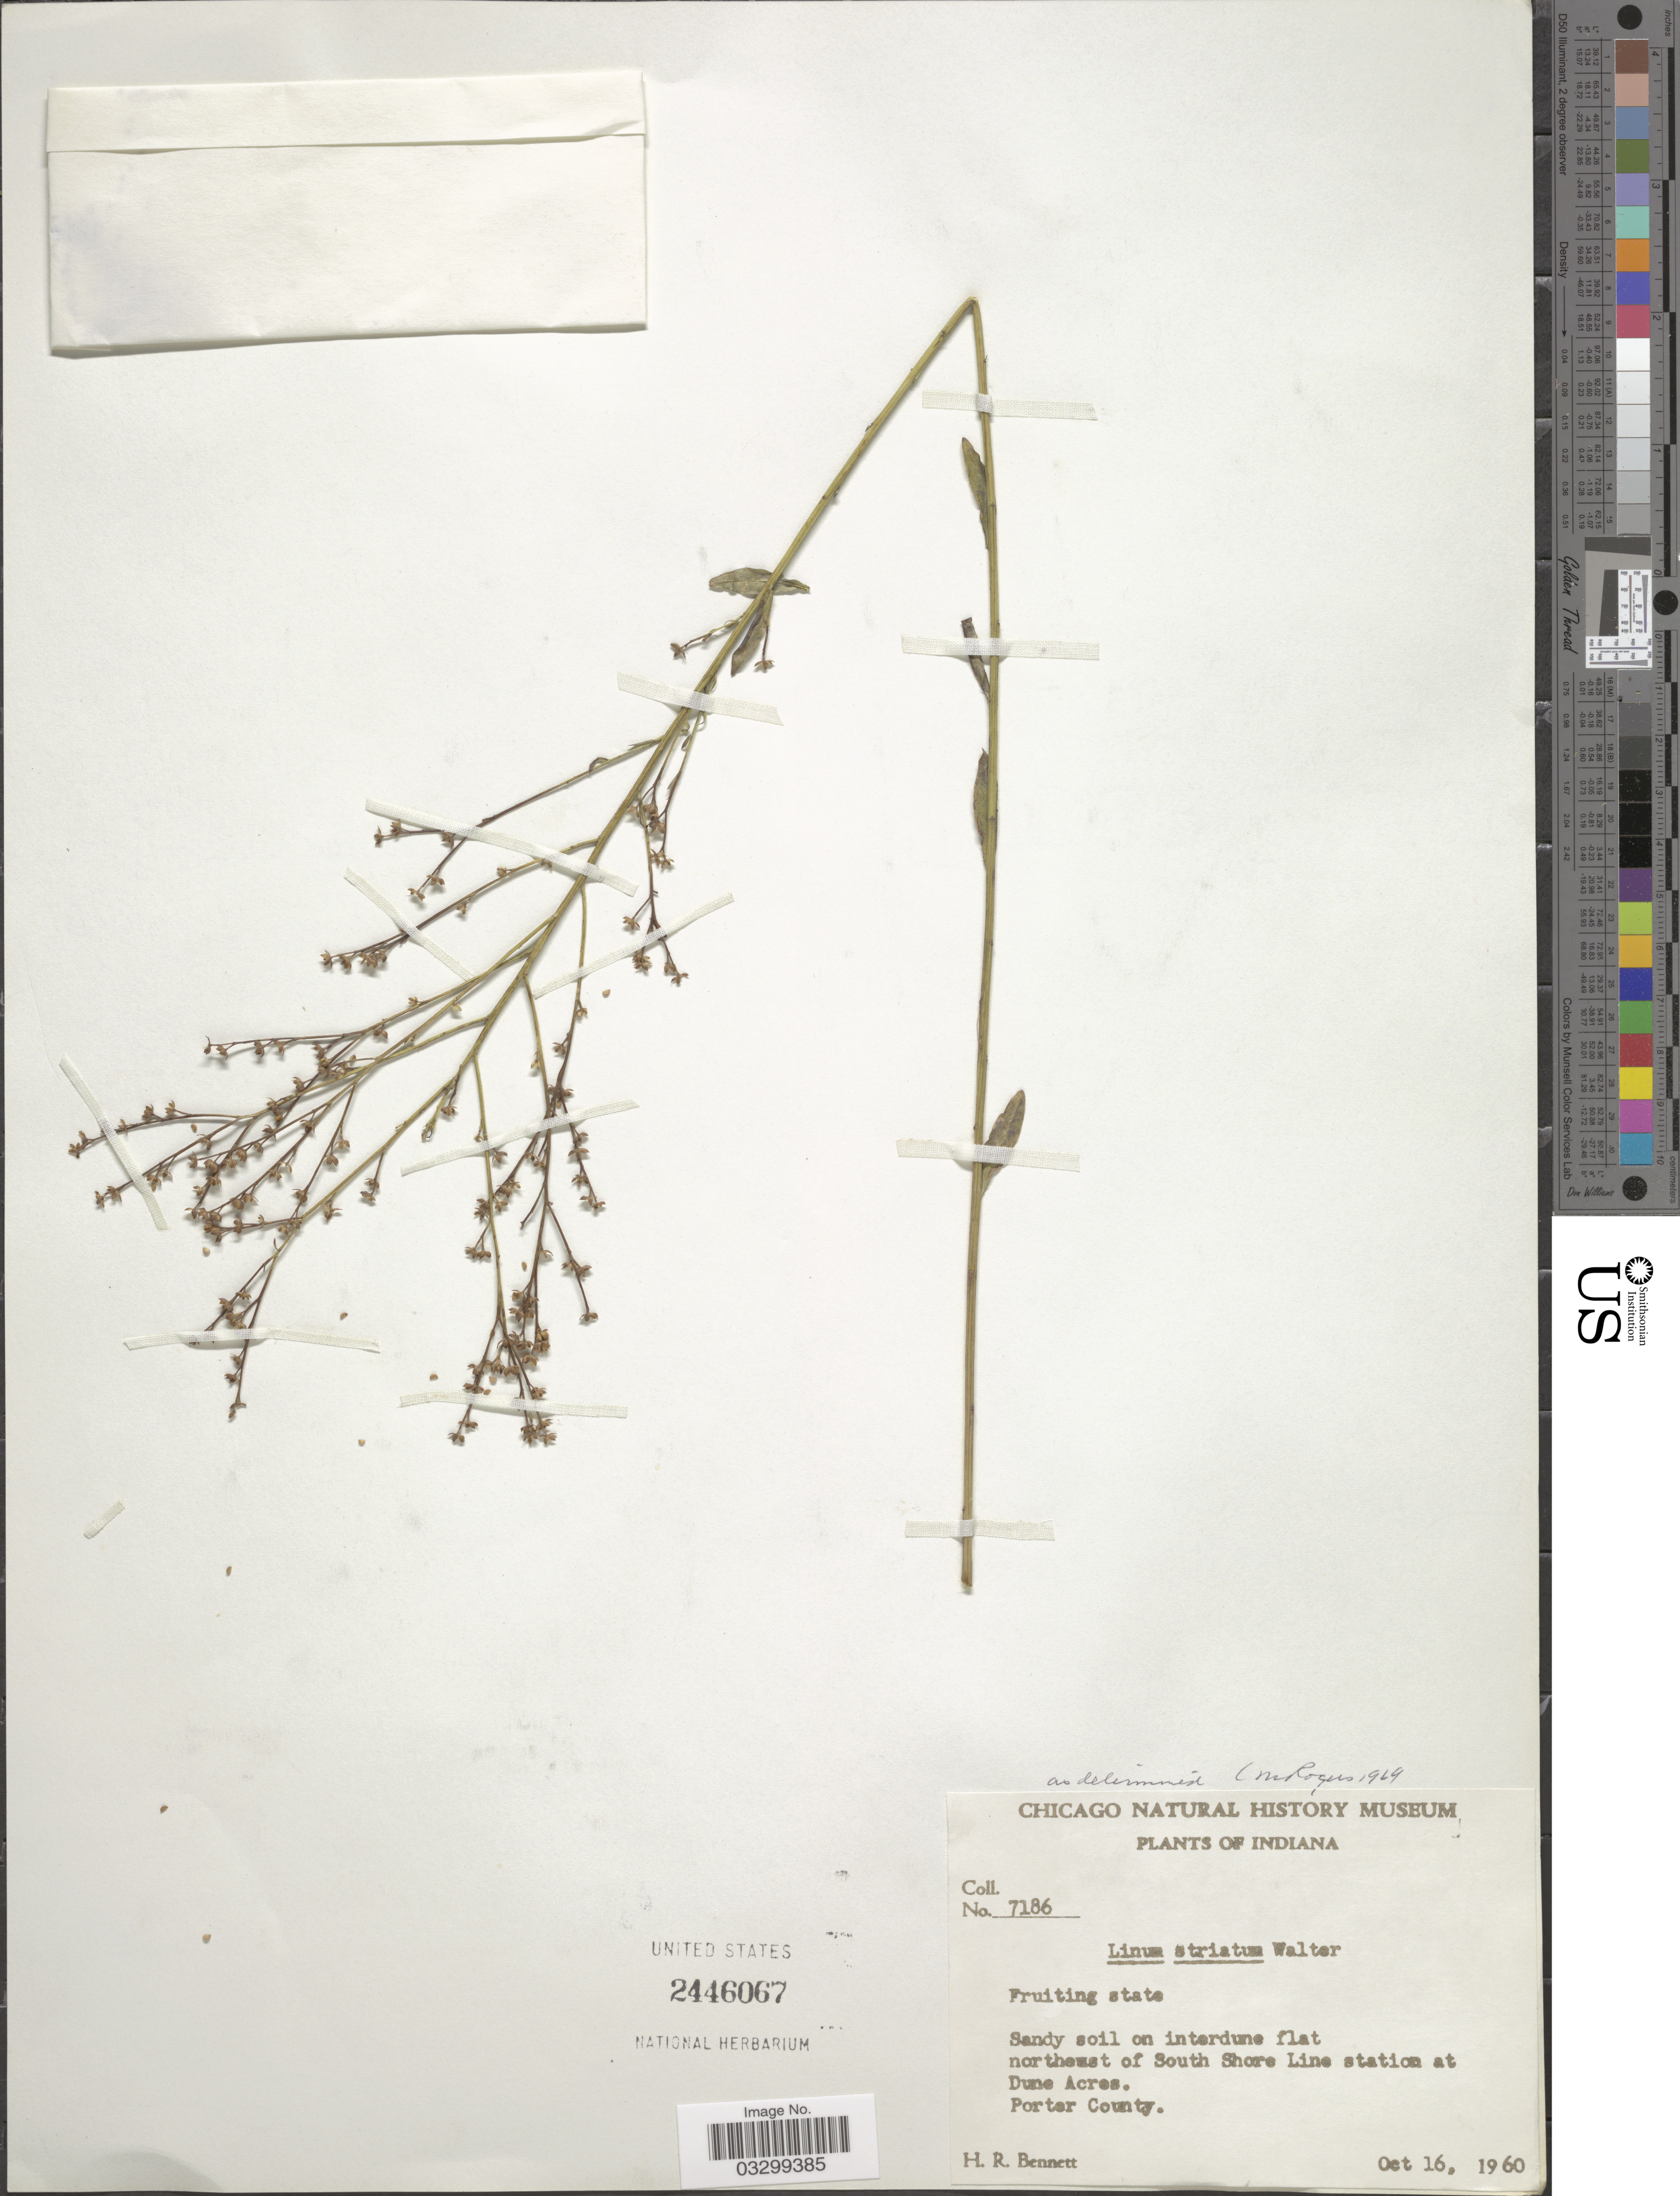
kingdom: Plantae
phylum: Tracheophyta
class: Magnoliopsida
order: Malpighiales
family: Linaceae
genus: Linum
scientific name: Linum striatum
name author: Walter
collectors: H. R. Bennett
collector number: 7186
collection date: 1960-10-16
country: United States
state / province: Indiana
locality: Sandy soil on interdune flat northeast of South Shore Line station at Dune Acres. Porter County.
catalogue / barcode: US 2446067